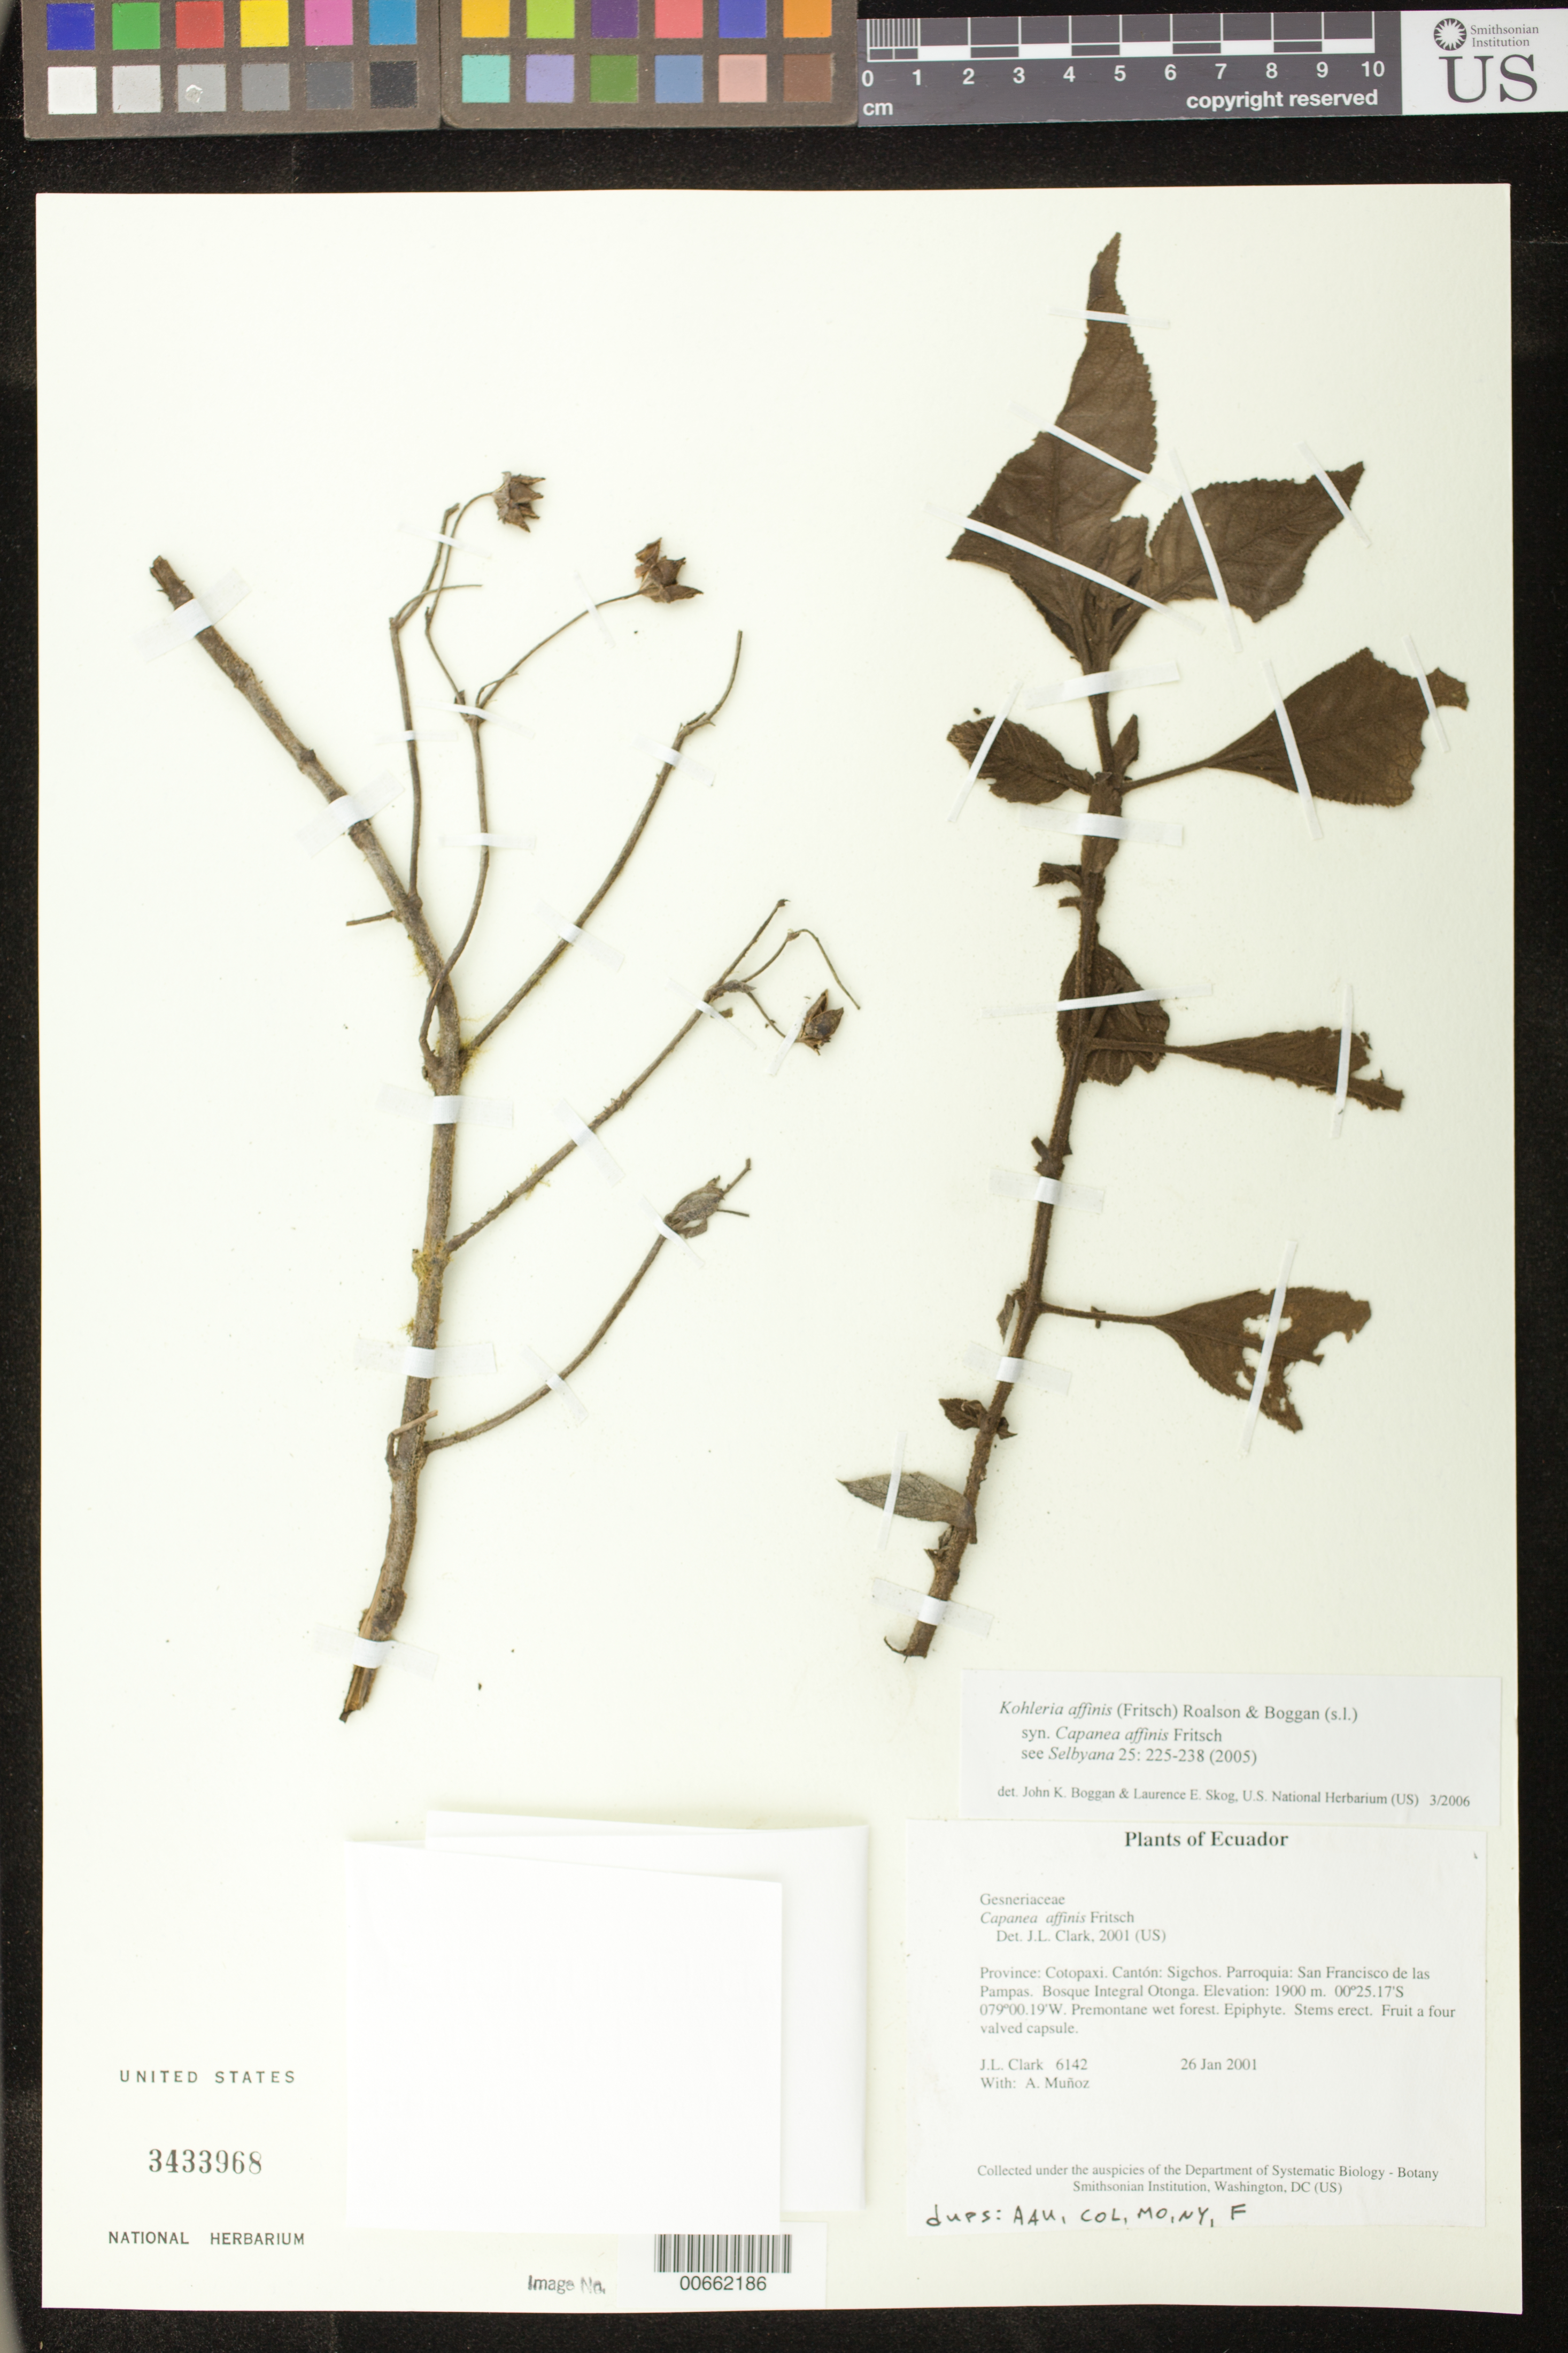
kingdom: Plantae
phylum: Tracheophyta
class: Magnoliopsida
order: Lamiales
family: Gesneriaceae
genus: Kohleria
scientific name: Kohleria affinis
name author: (Fritsch) Roalson & Boggan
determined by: Boggan, J. K.; Skog, L. E.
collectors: J. L. Clark & A. Muñoz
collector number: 6142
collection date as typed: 26 Jan 2001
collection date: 2001-01-26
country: Ecuador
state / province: Cotopaxi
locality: Cantón: Sigchos. Parroquia: San Francisco de las Pampas. Bosque Integral Otonga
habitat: Premontane wet forest.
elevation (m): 1900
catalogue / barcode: US 3433968